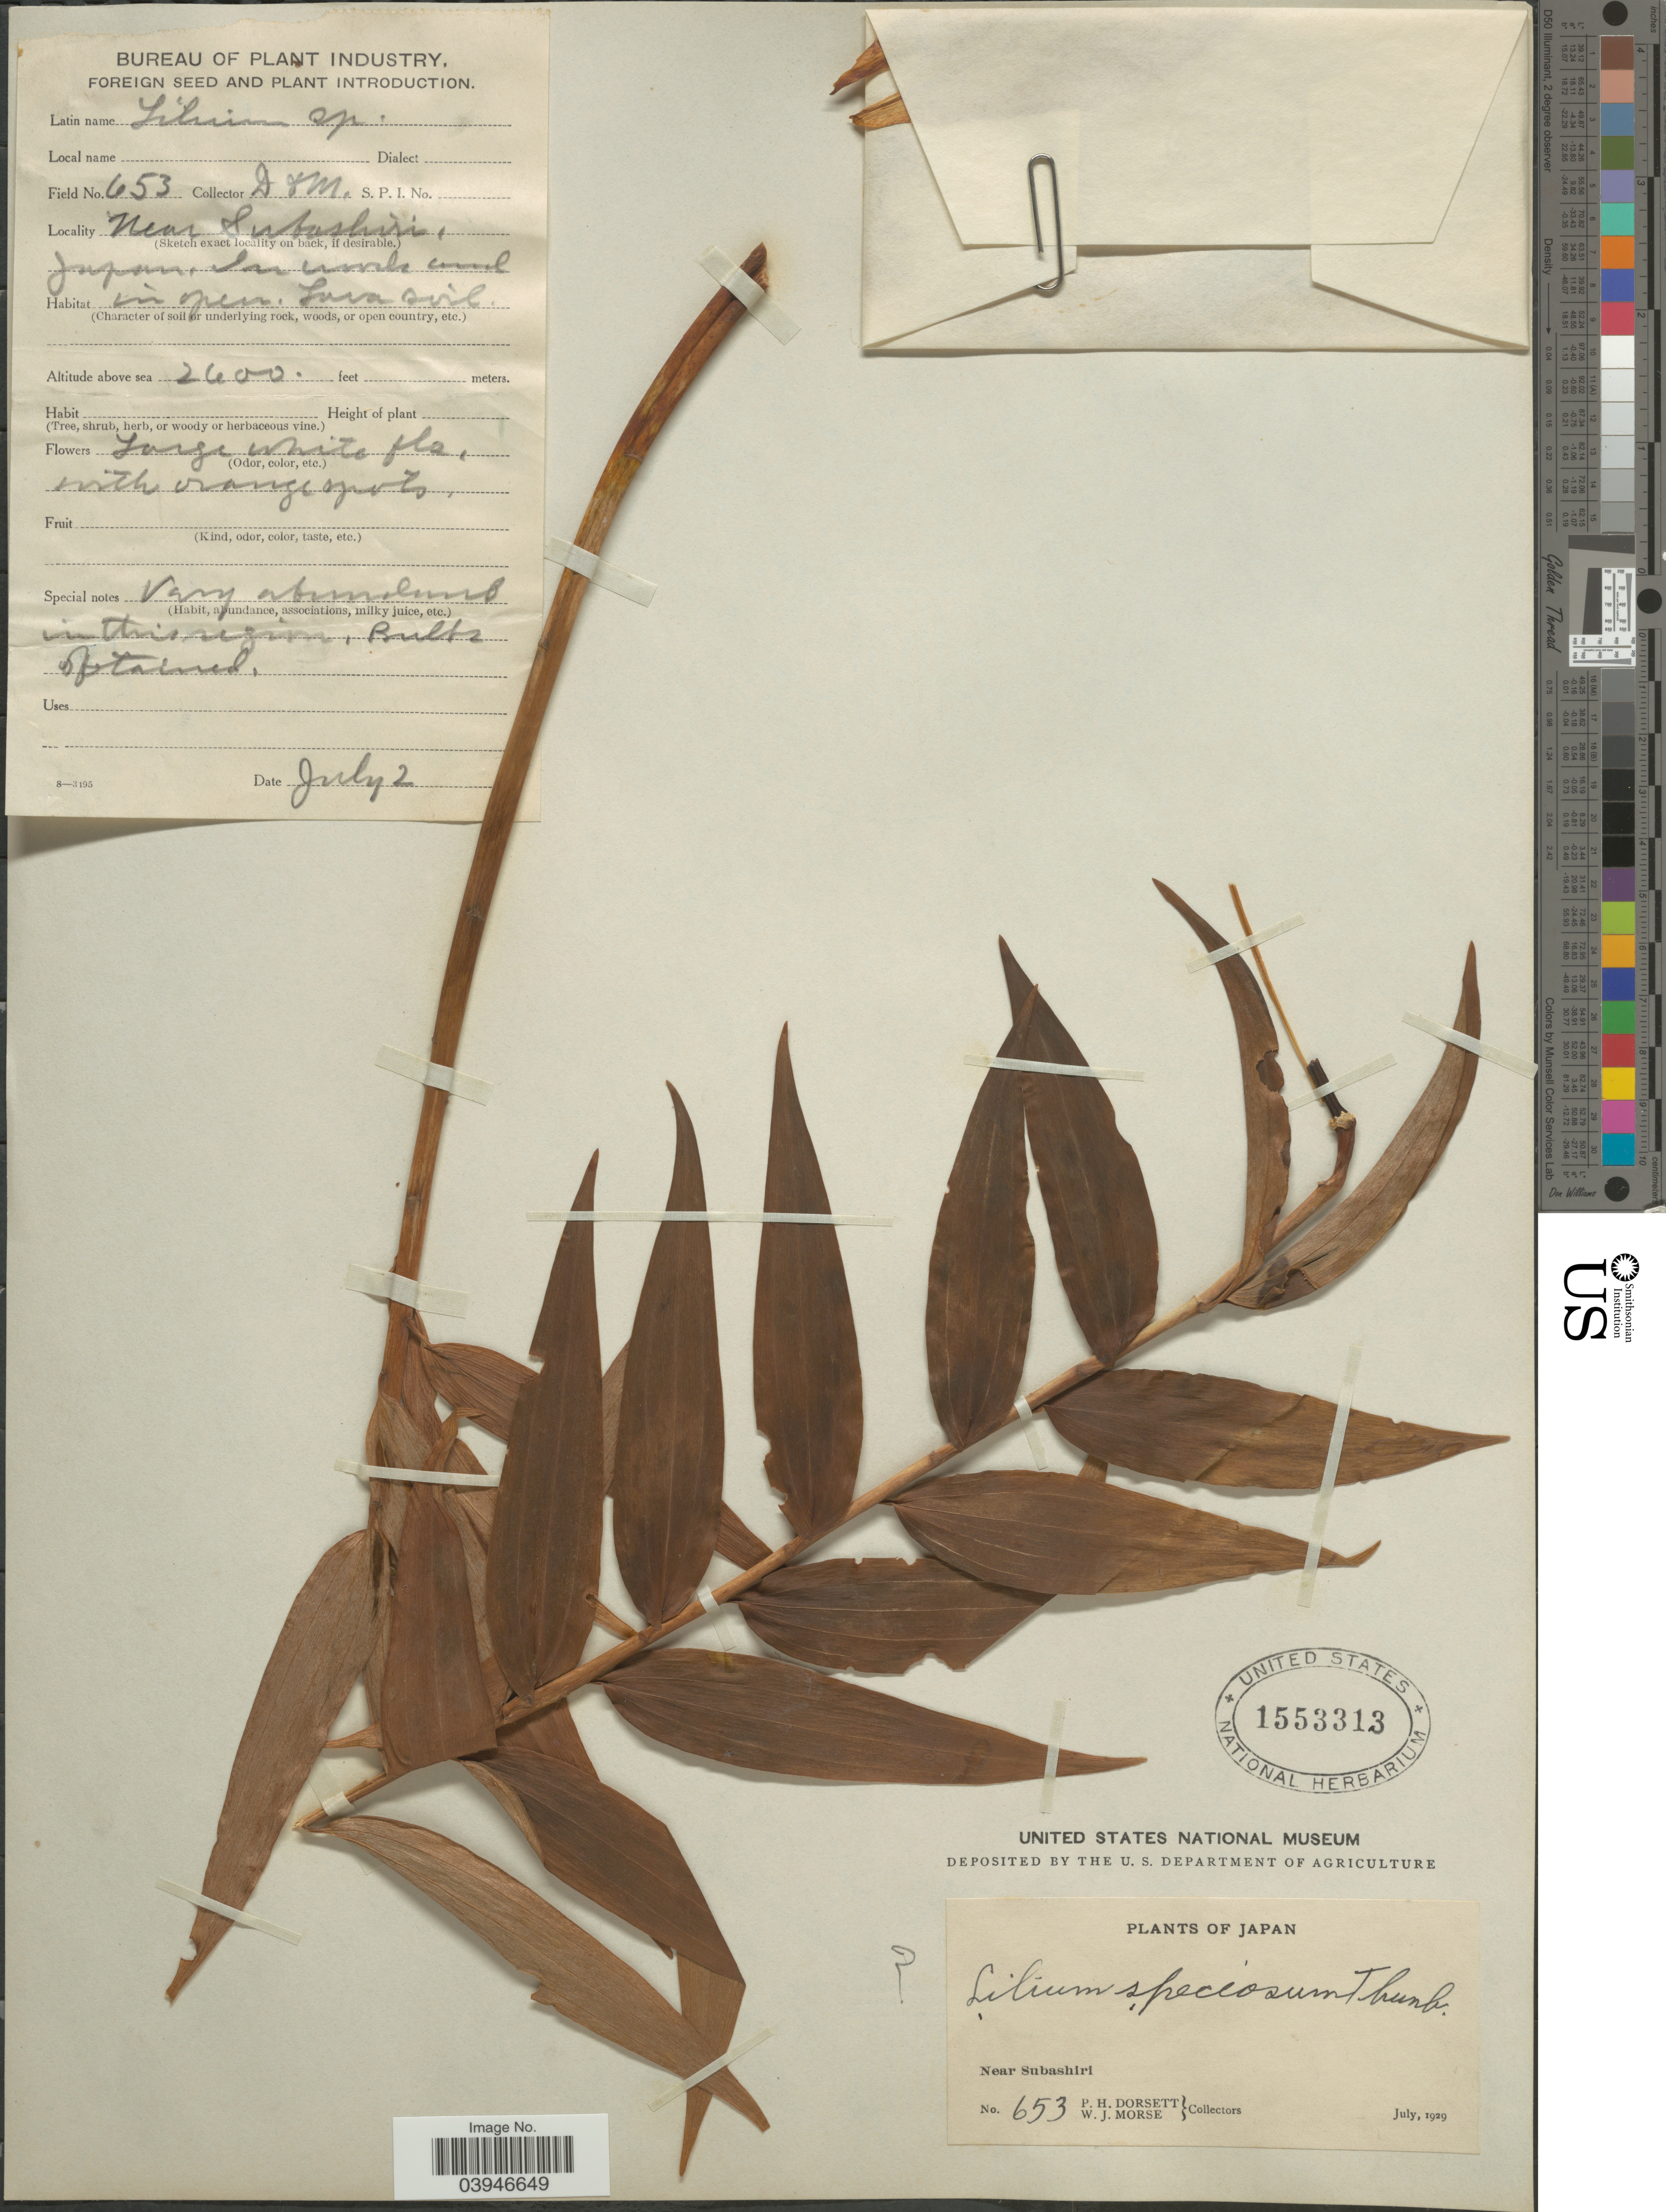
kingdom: Plantae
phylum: Tracheophyta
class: Liliopsida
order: Liliales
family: Liliaceae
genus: Lilium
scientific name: Lilium speciosum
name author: Thunb.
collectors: P. H. Dorsett & W. J. Morse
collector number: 653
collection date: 1929-07-02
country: Japan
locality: Near Subashiri.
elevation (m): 792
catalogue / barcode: US 1553313